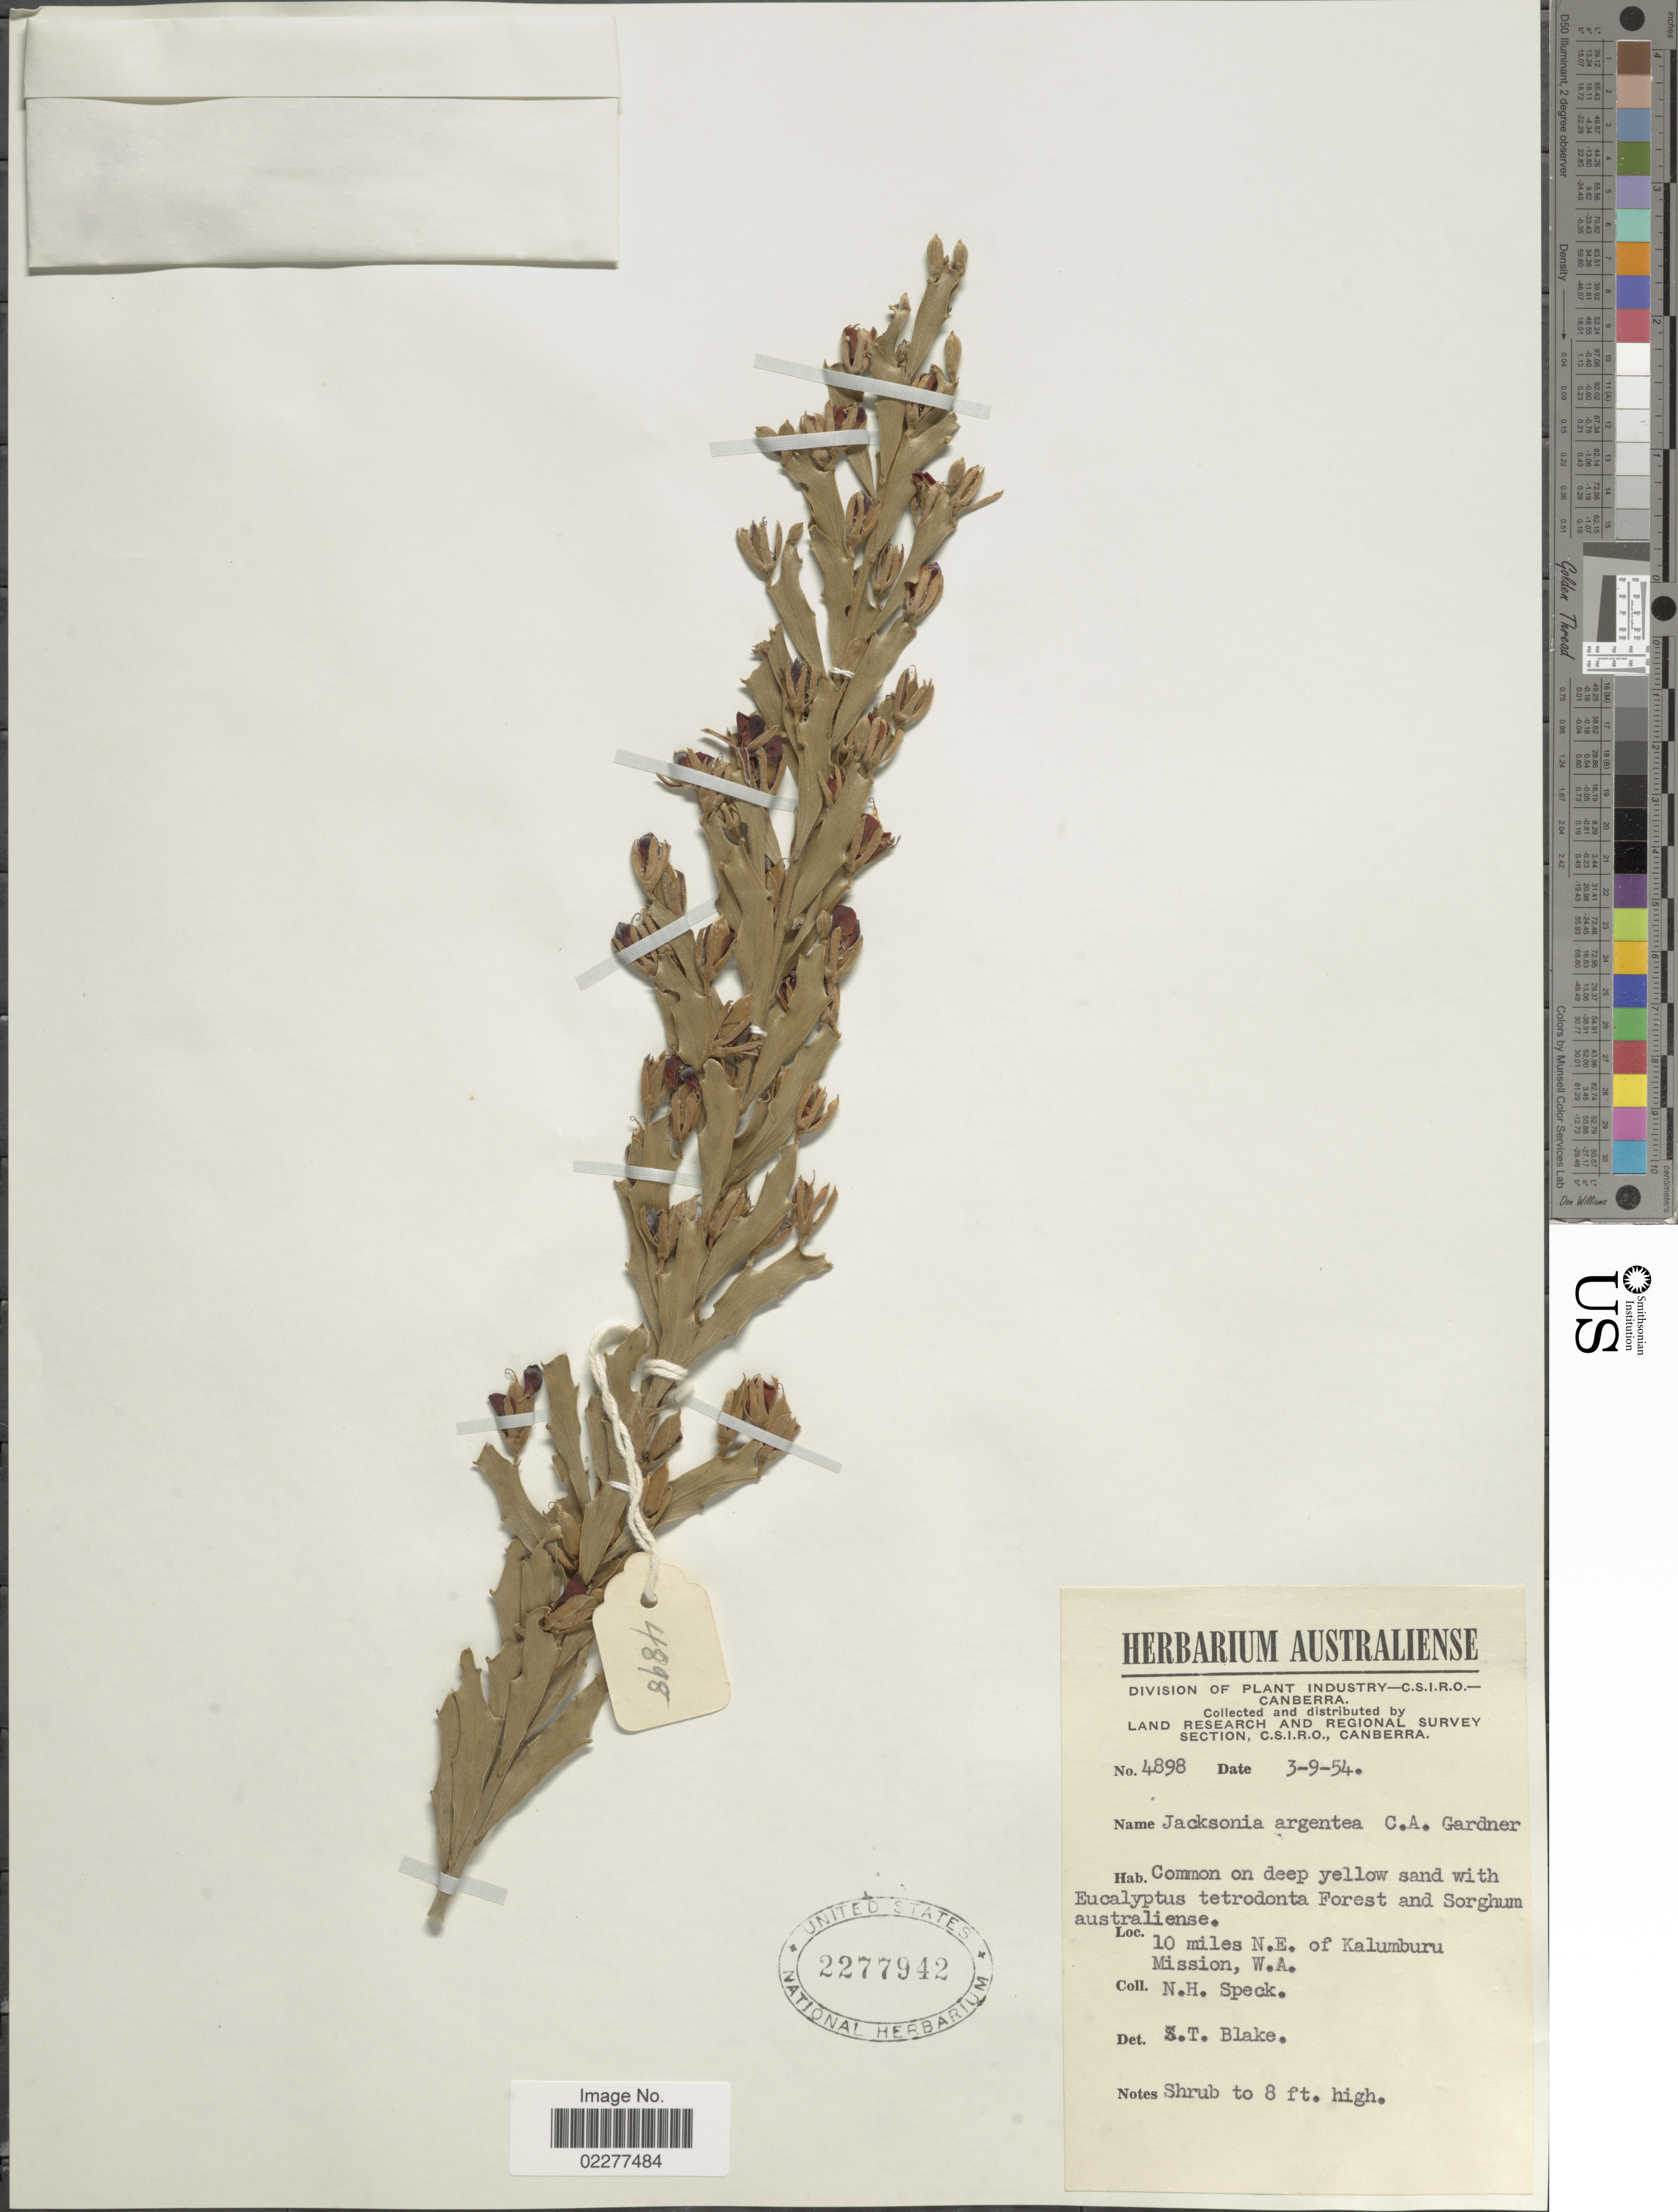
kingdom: Plantae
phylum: Tracheophyta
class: Magnoliopsida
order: Fabales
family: Fabaceae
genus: Jacksonia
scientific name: Jacksonia argentea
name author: C.A. Gardner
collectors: N. Speck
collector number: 4898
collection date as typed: Transcribed d/m/y: 3/9/54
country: Australia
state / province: Western Australia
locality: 10 miles N.E. of Kalumbru Mission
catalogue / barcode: US 2277942